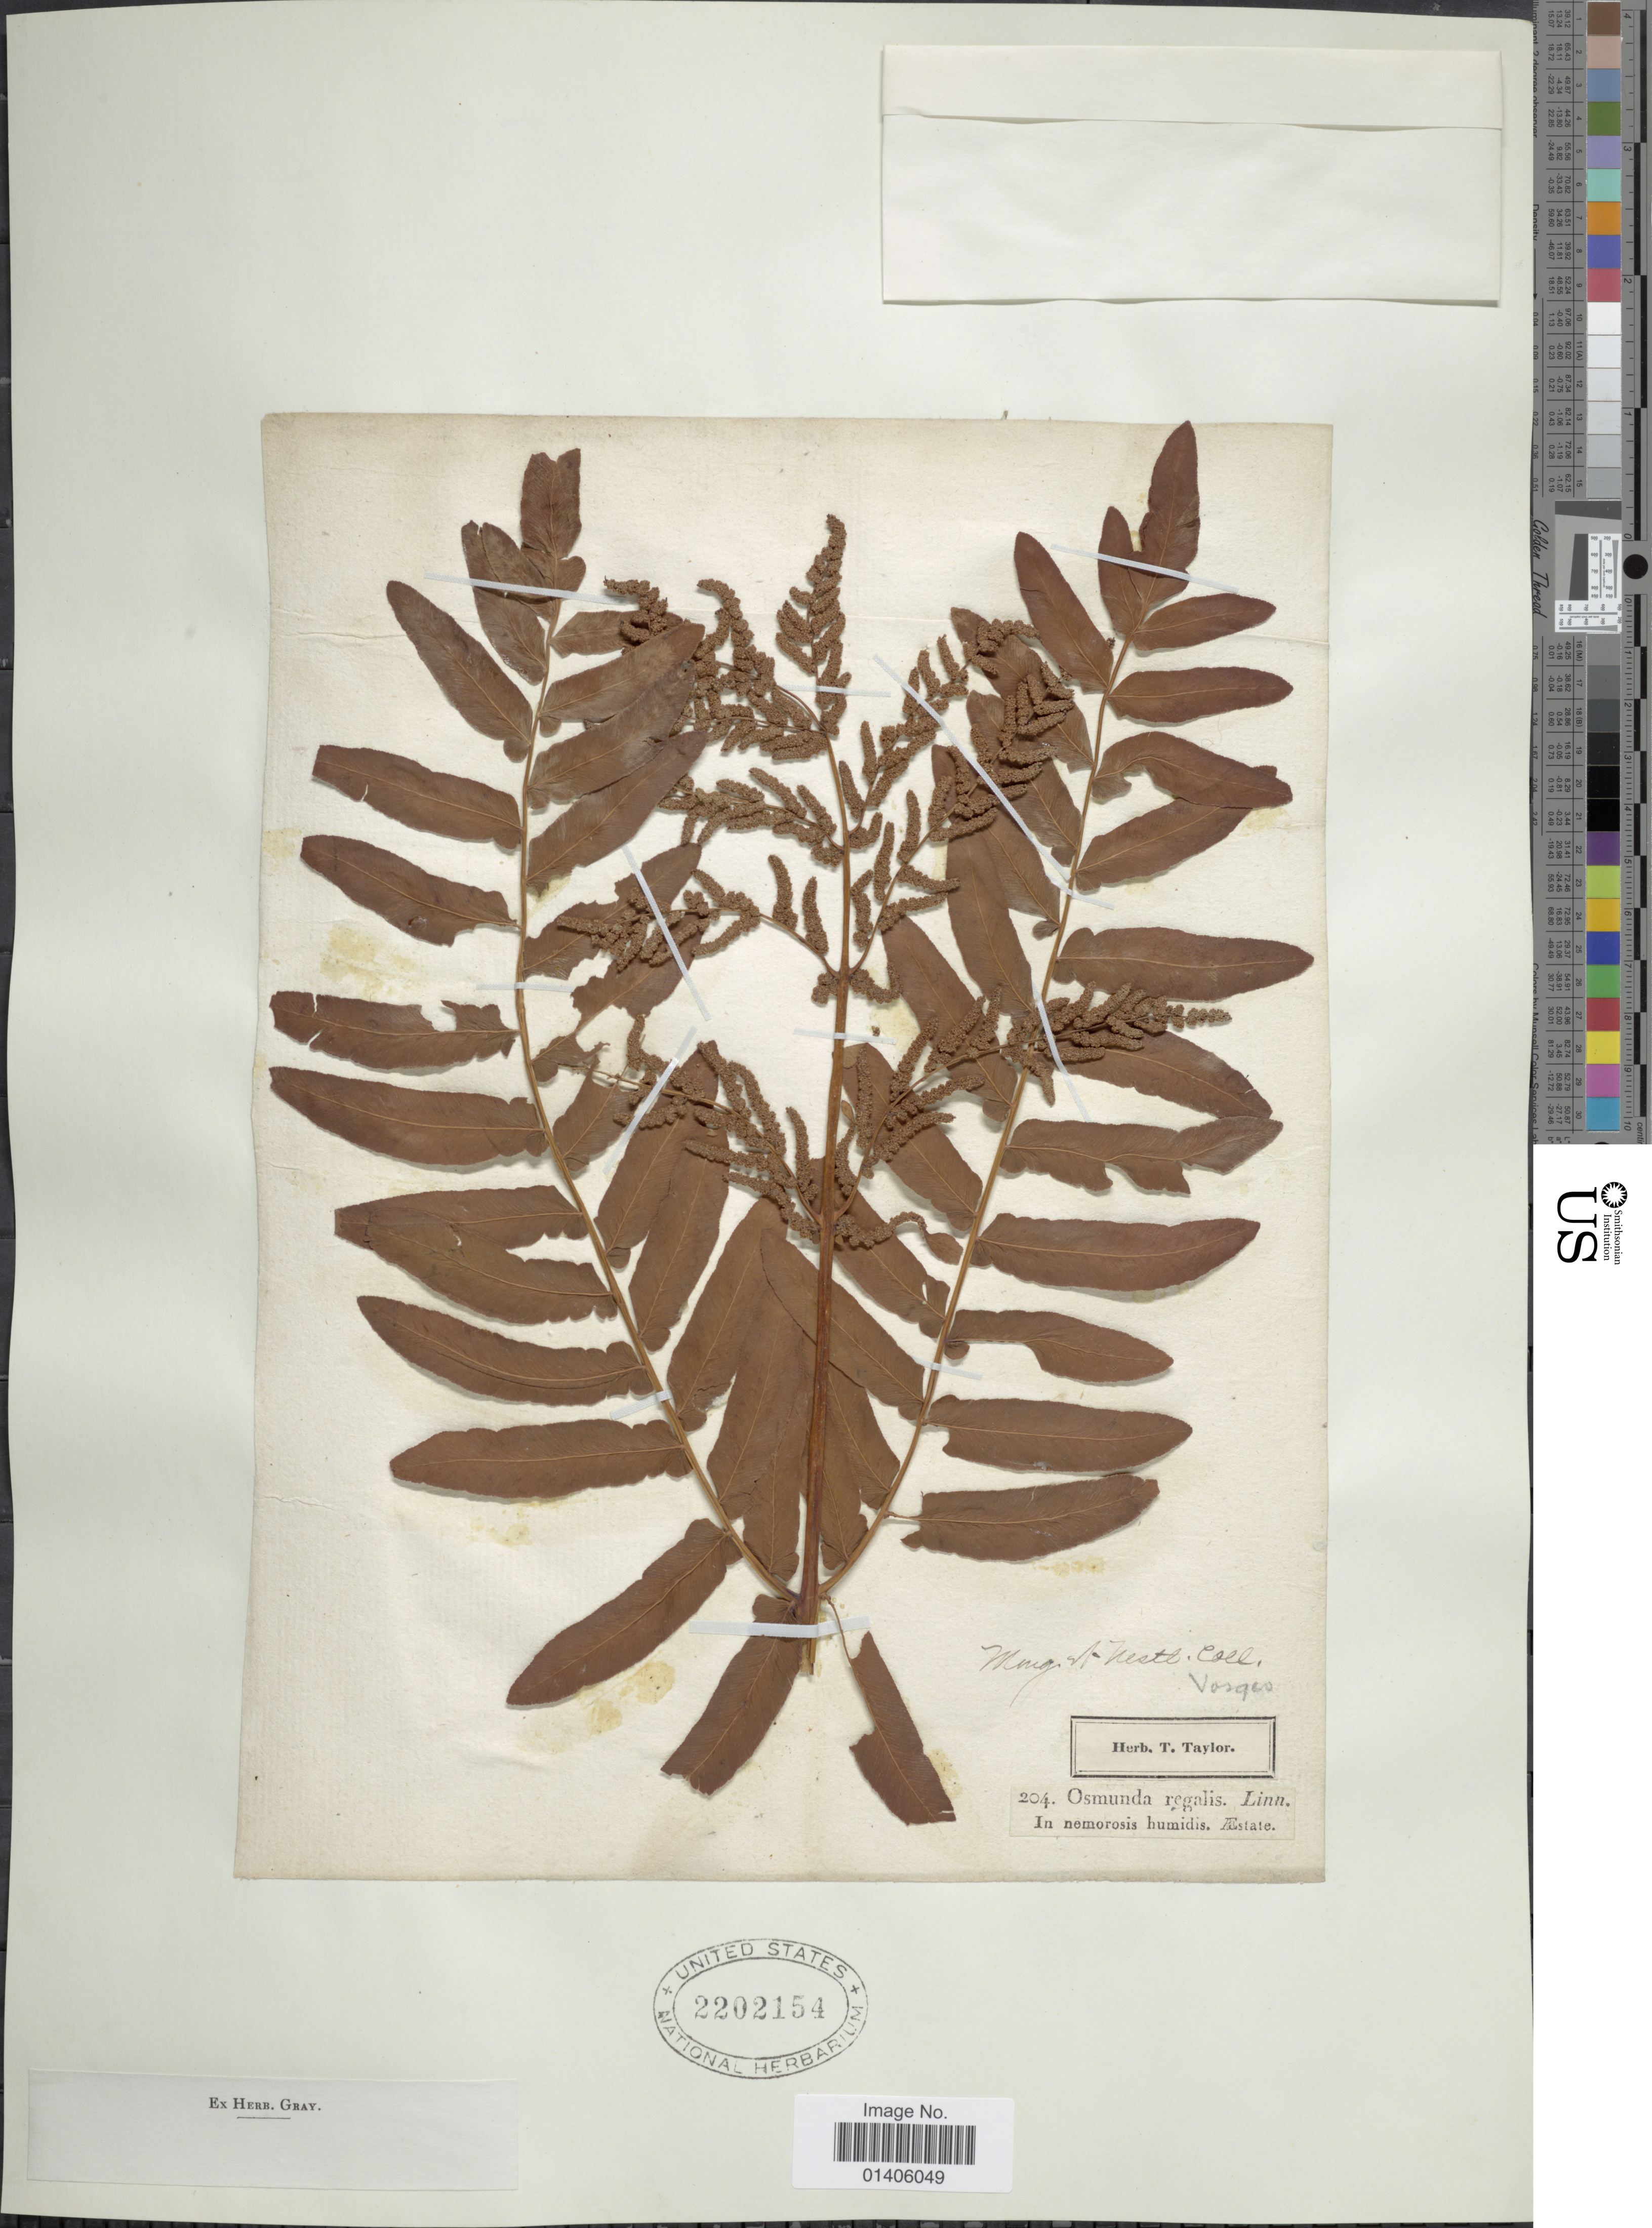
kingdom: Plantae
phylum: Tracheophyta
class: Polypodiopsida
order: Osmundales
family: Osmundaceae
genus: Osmunda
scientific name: Osmunda regalis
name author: L.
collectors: T. Taylor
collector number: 204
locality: In nemorosis humidis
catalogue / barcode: US 2202154